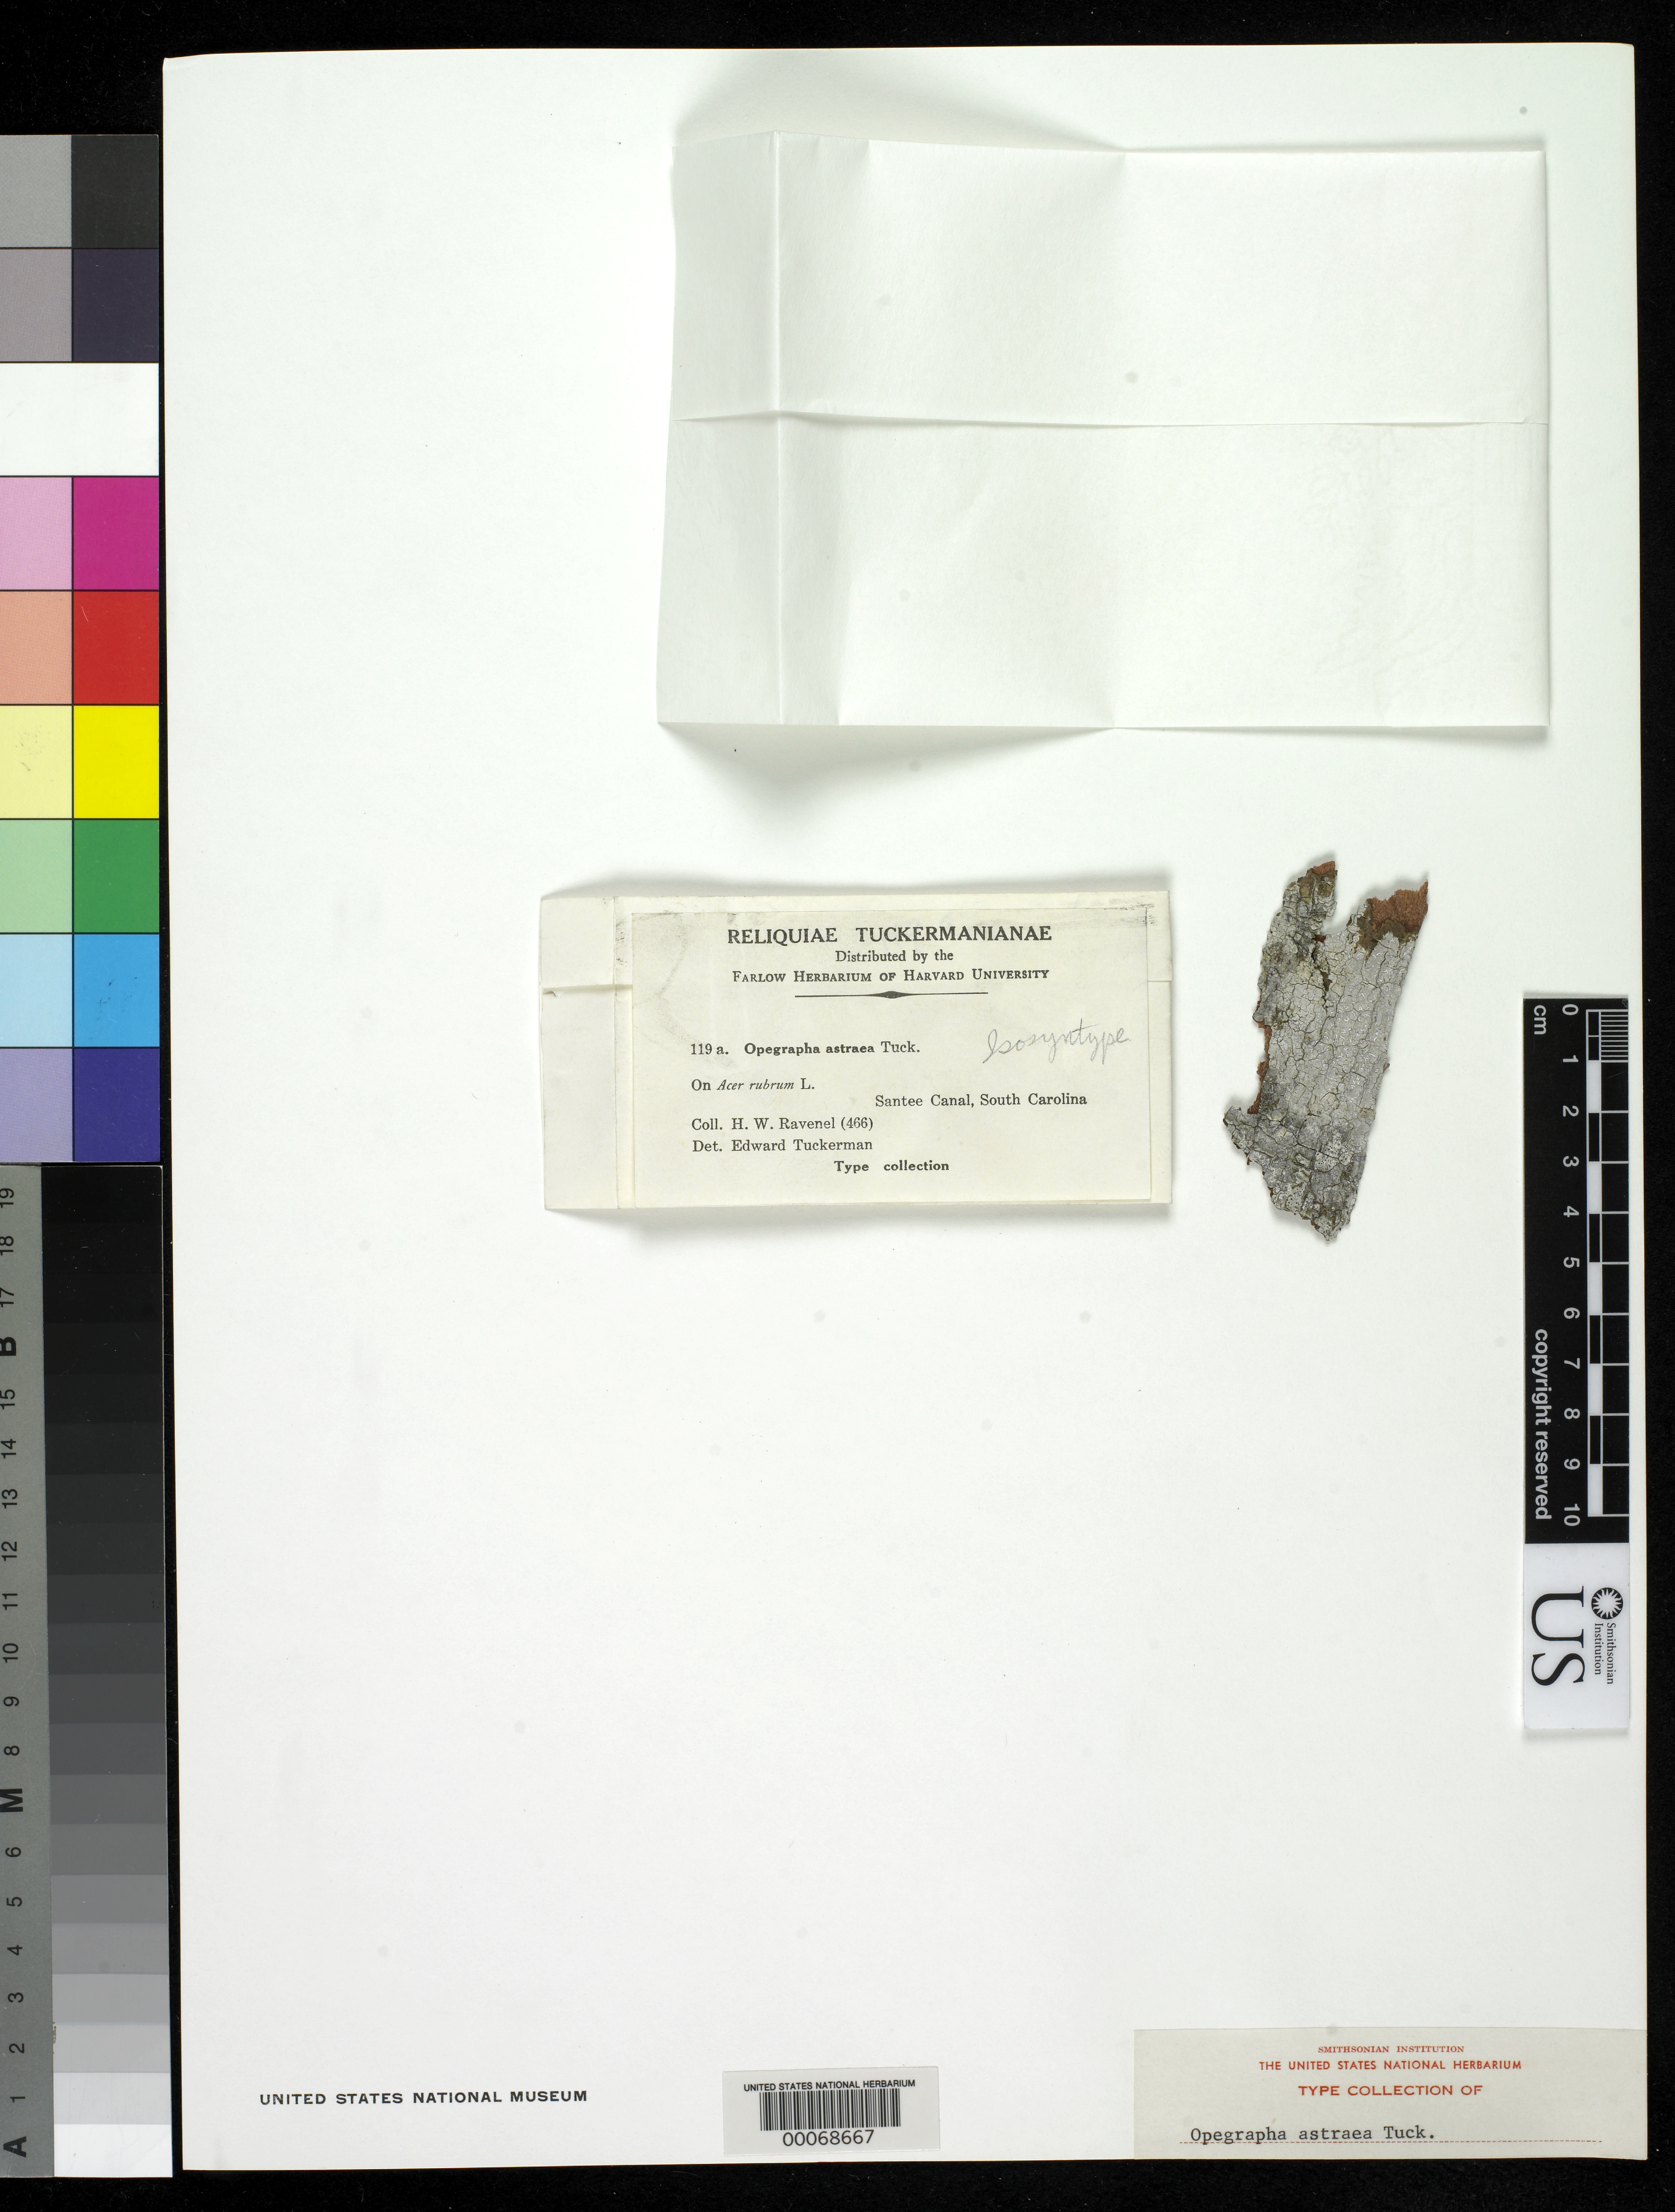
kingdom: Fungi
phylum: Ascomycota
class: Arthoniomycetes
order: Arthoniales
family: Opegraphaceae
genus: Opegrapha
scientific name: Opegrapha astraea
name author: Tuck.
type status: Isosyntype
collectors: H. Ravenel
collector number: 466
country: United States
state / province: South Carolina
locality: Santee Canal.